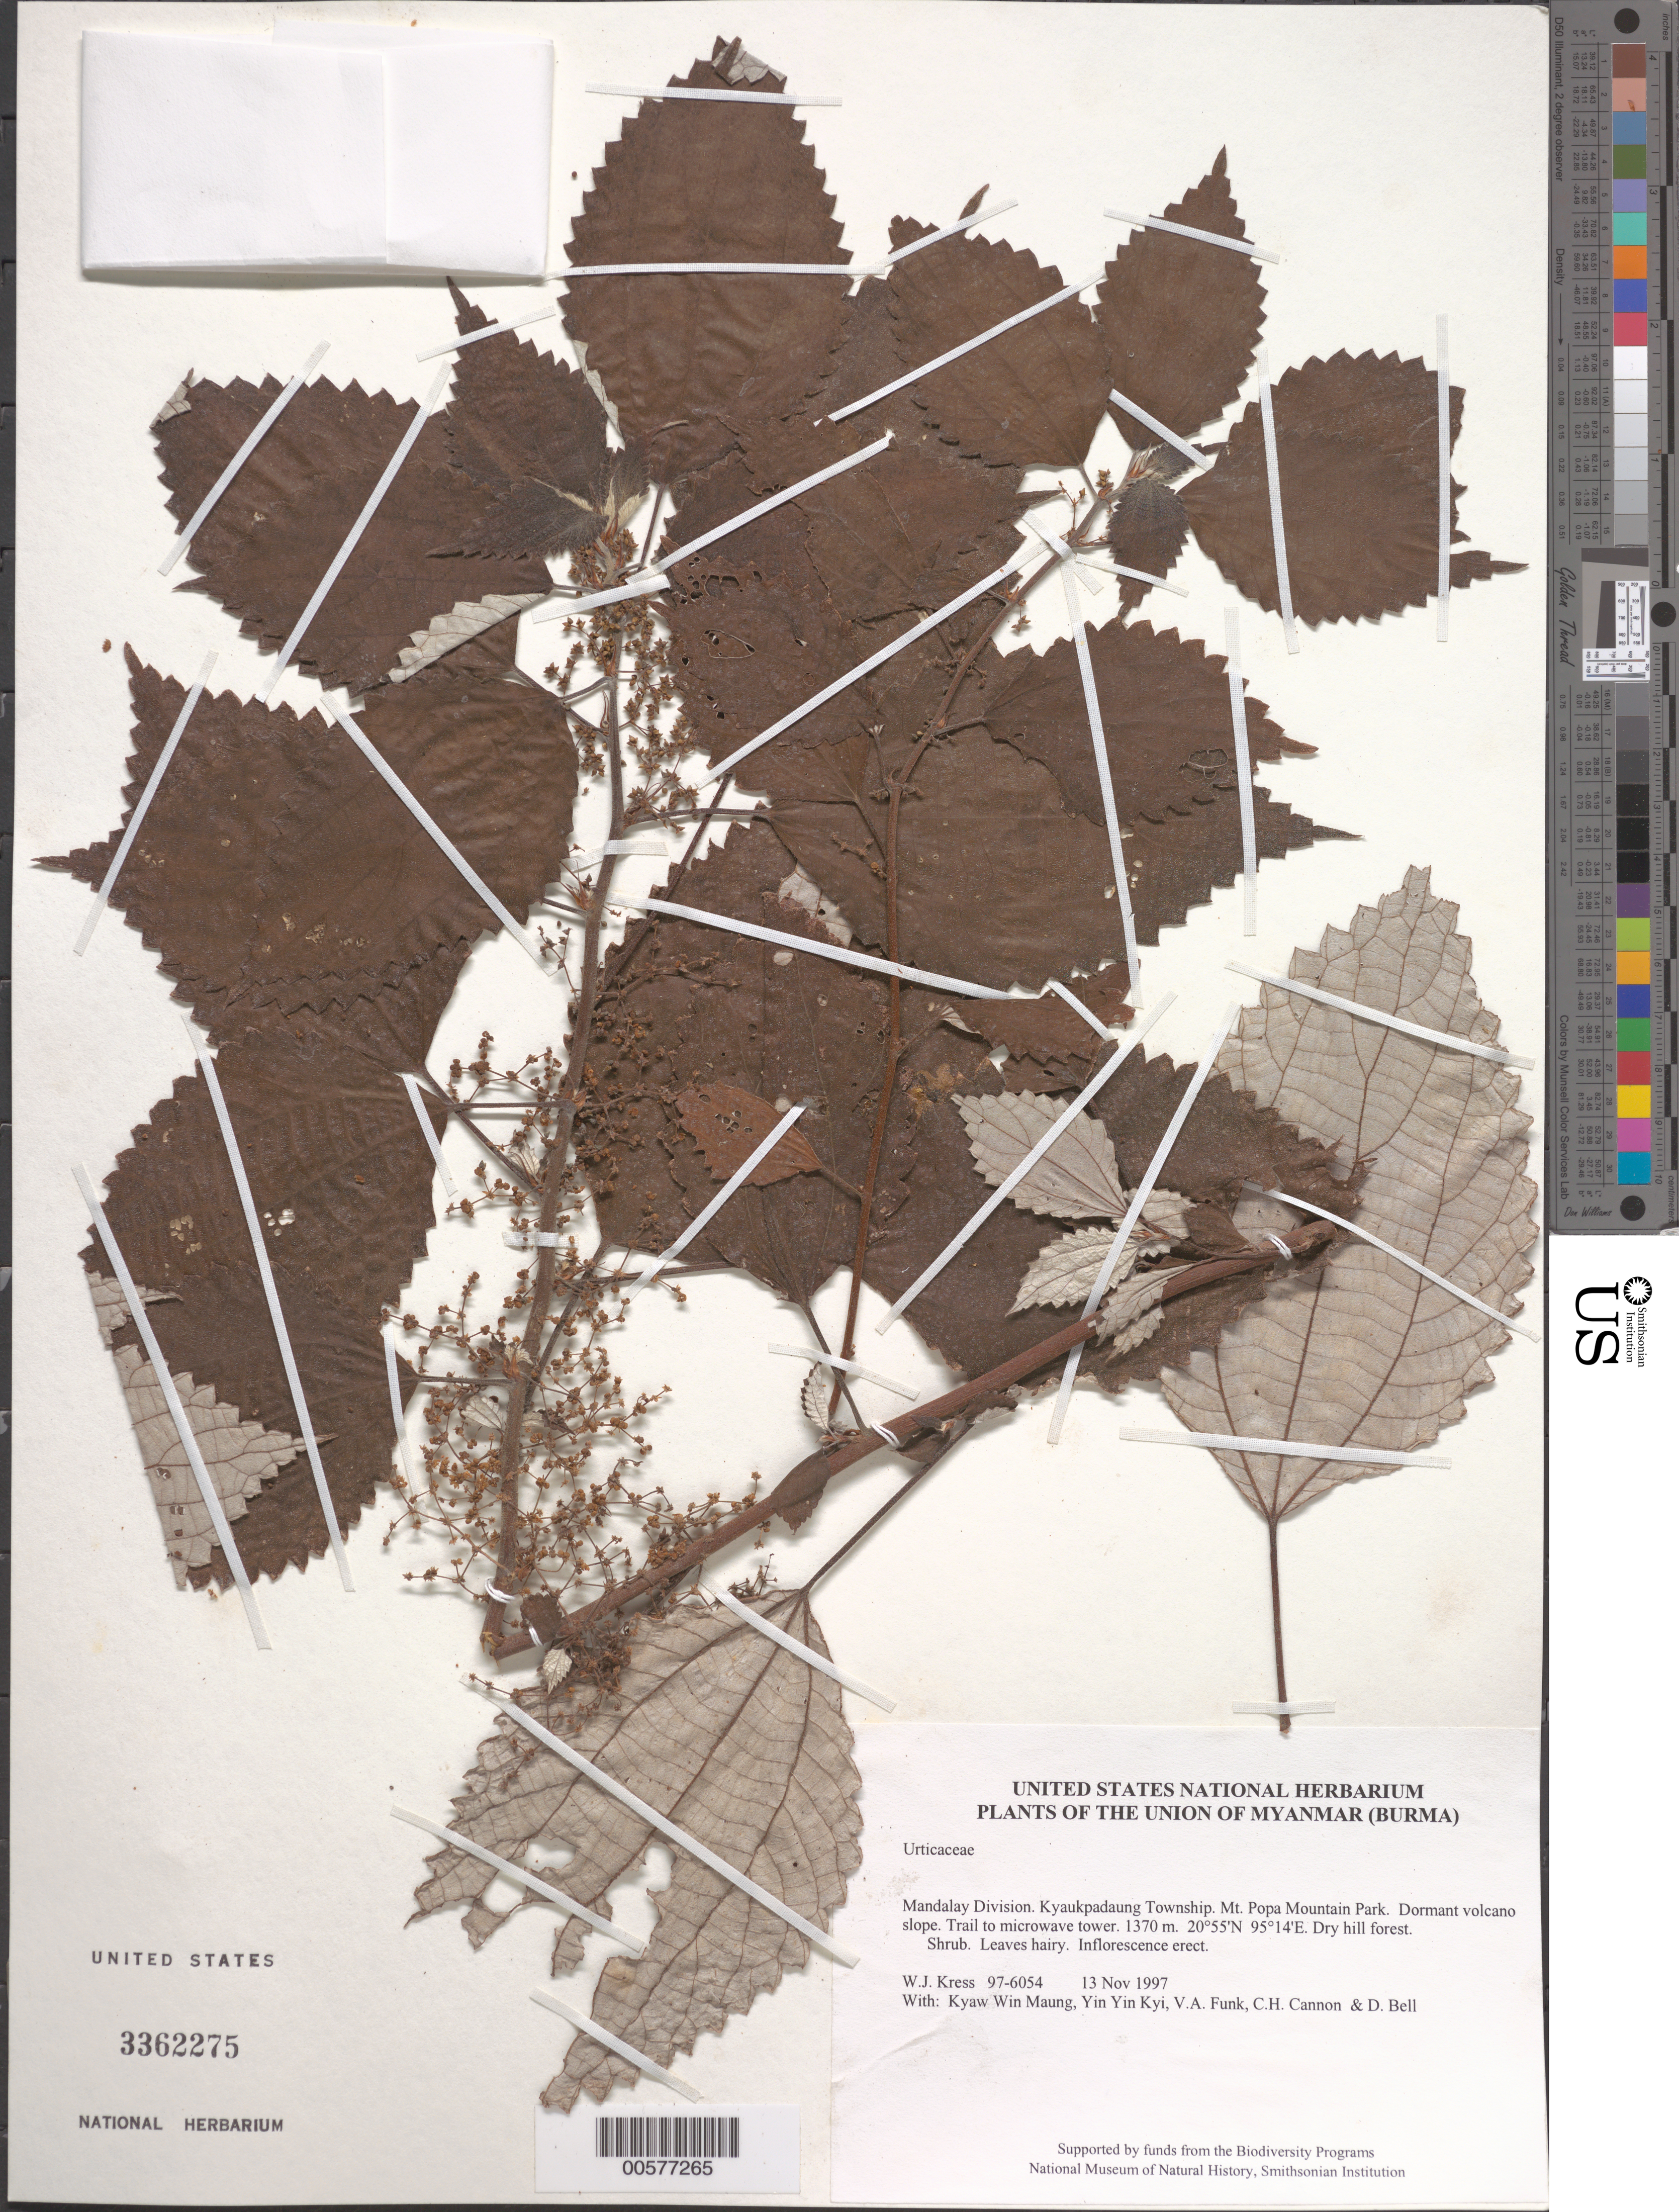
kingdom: Plantae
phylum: Tracheophyta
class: Magnoliopsida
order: Rosales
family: Urticaceae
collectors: W. J. Kress, Kyaw Win Maung, Yin Yin Kyi, V. Funk, C. H. Cannon & D. A. Bell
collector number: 97-6054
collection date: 1997-11-13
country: Myanmar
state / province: Mandalay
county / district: Kyaukpadaung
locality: Mt. Popa Mountain Park. Dormant volcano slope. Trail to microwave tower.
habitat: Dry hill forest.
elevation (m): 1370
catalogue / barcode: US 3362275